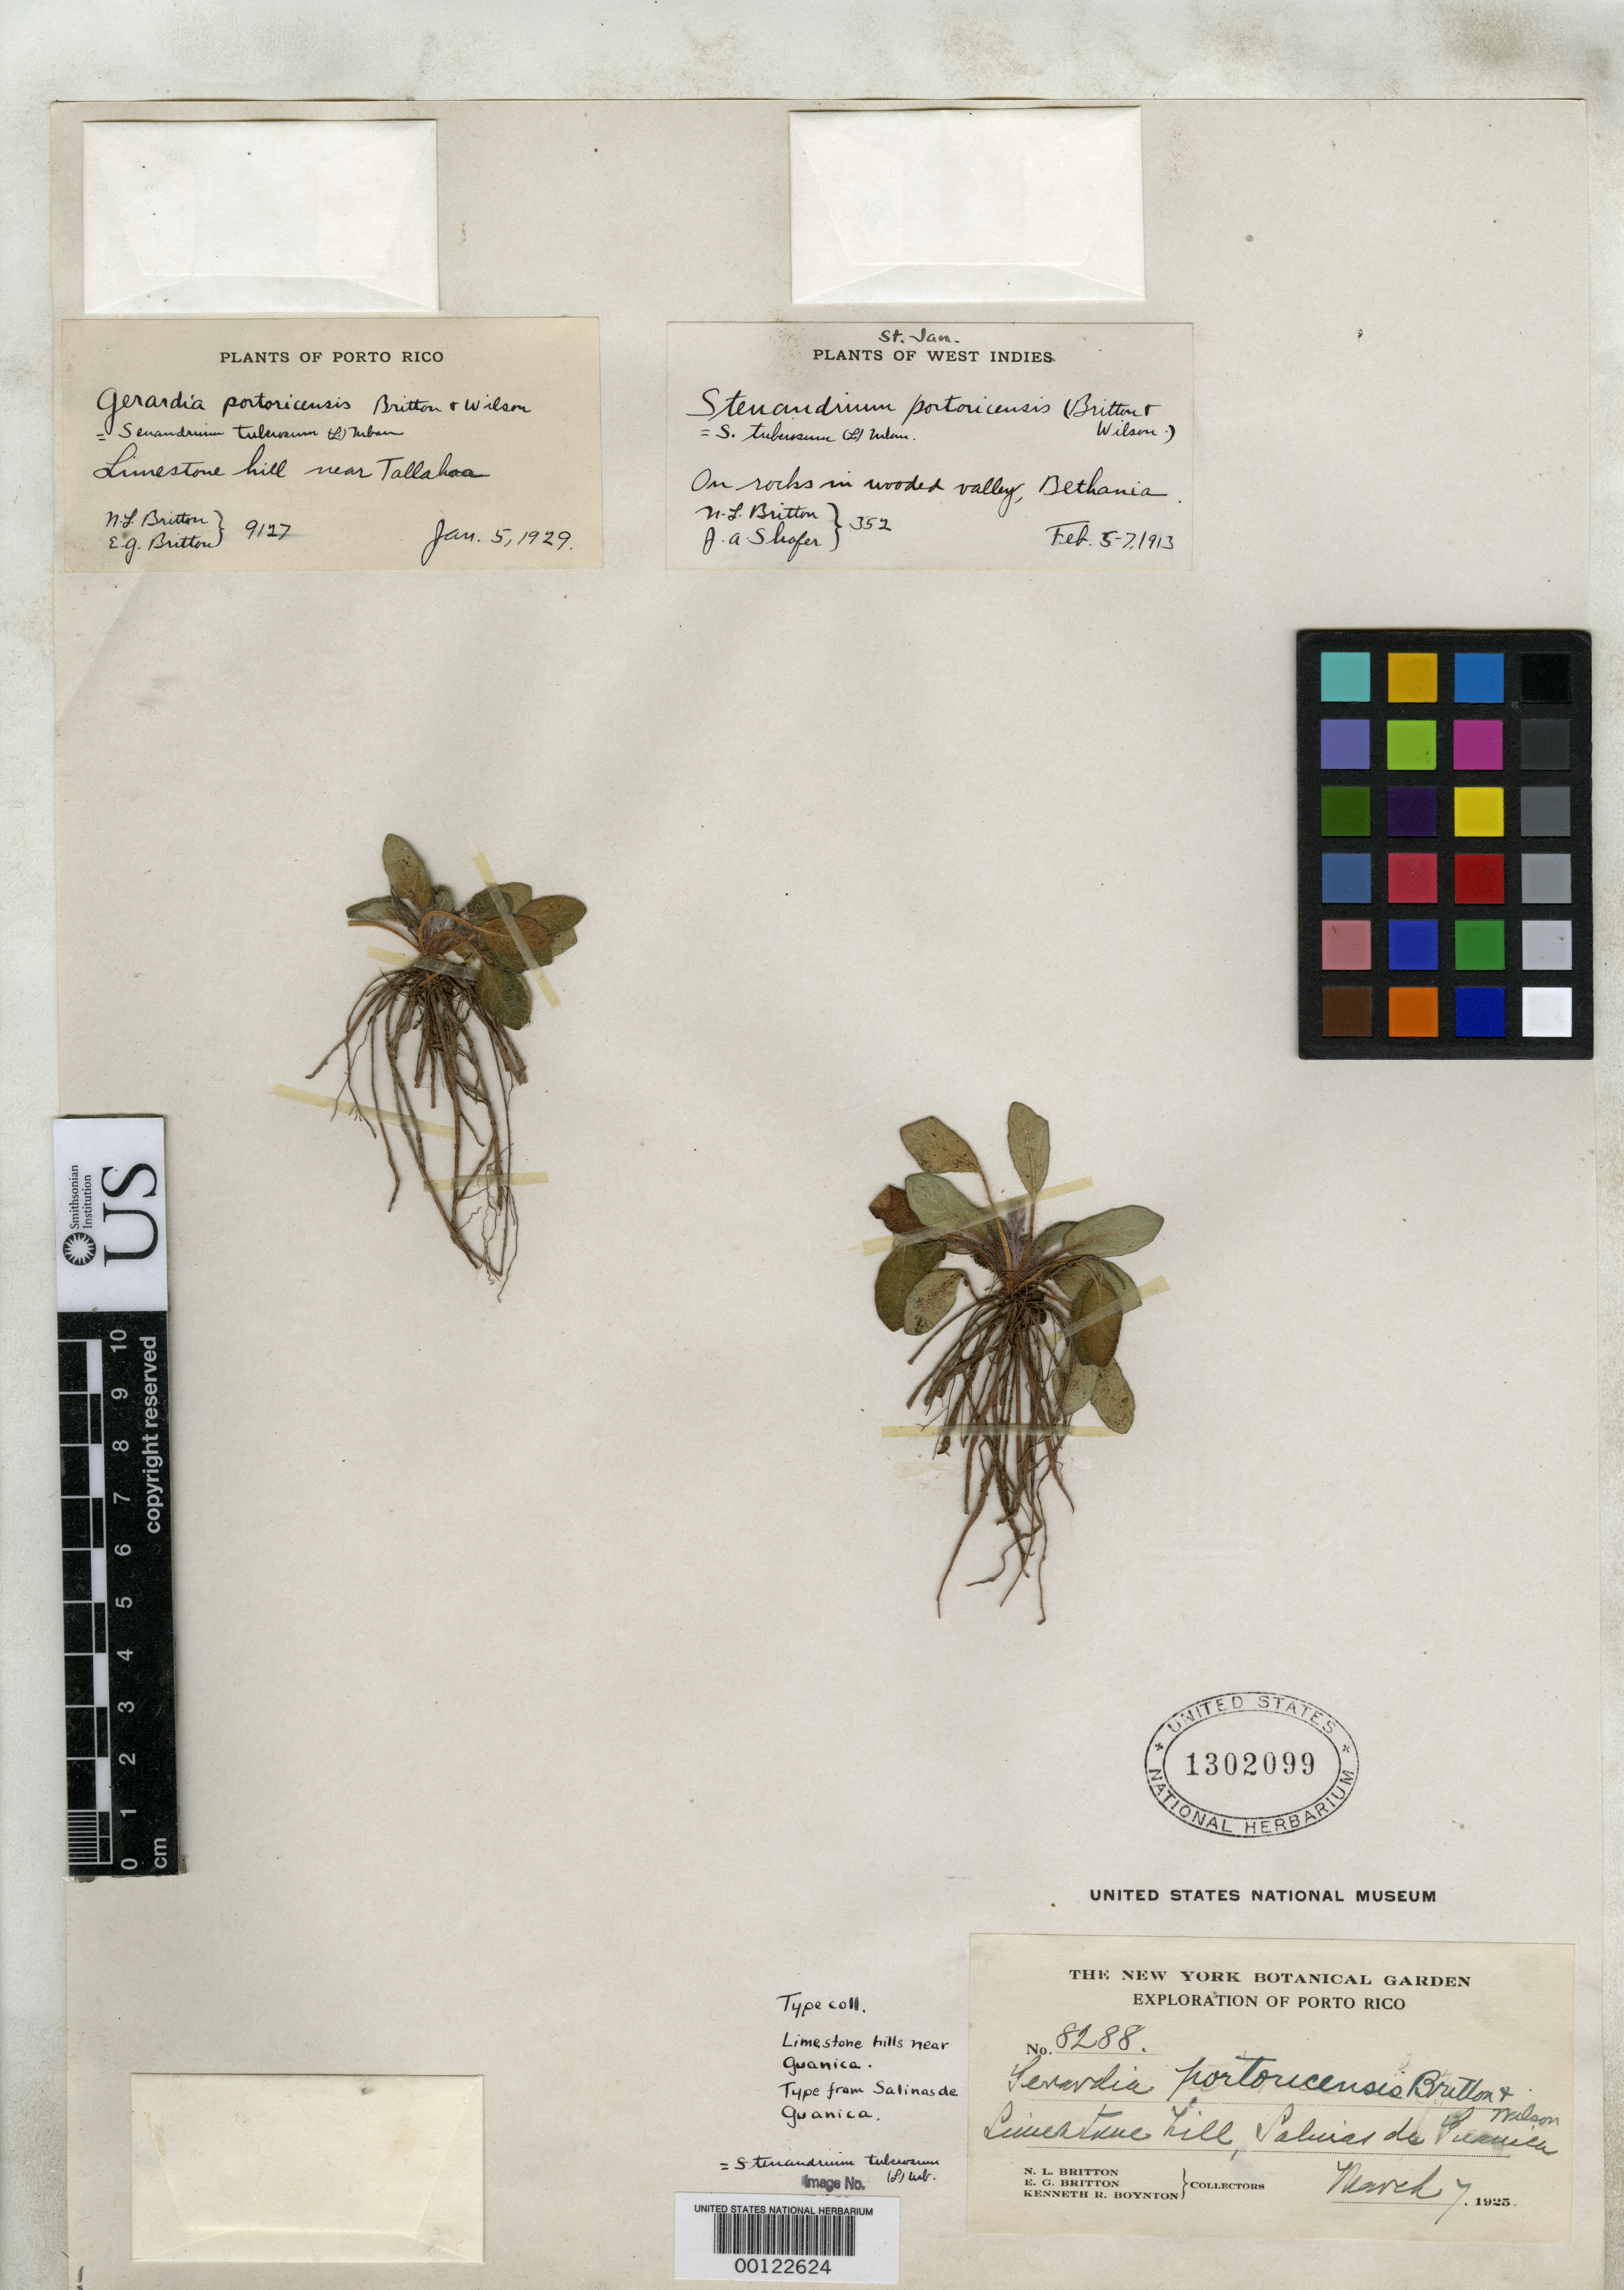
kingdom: Plantae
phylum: Tracheophyta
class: Magnoliopsida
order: Lamiales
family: Acanthaceae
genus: Gerardia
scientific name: Gerardia portoricensis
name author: Britton & P. Wilson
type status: Isotype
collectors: N. Britton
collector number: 8288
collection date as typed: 07 Mar 1925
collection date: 1925-03-07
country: Puerto Rico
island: Greater Antilles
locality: Salinas de Guanica.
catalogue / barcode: US 1302099